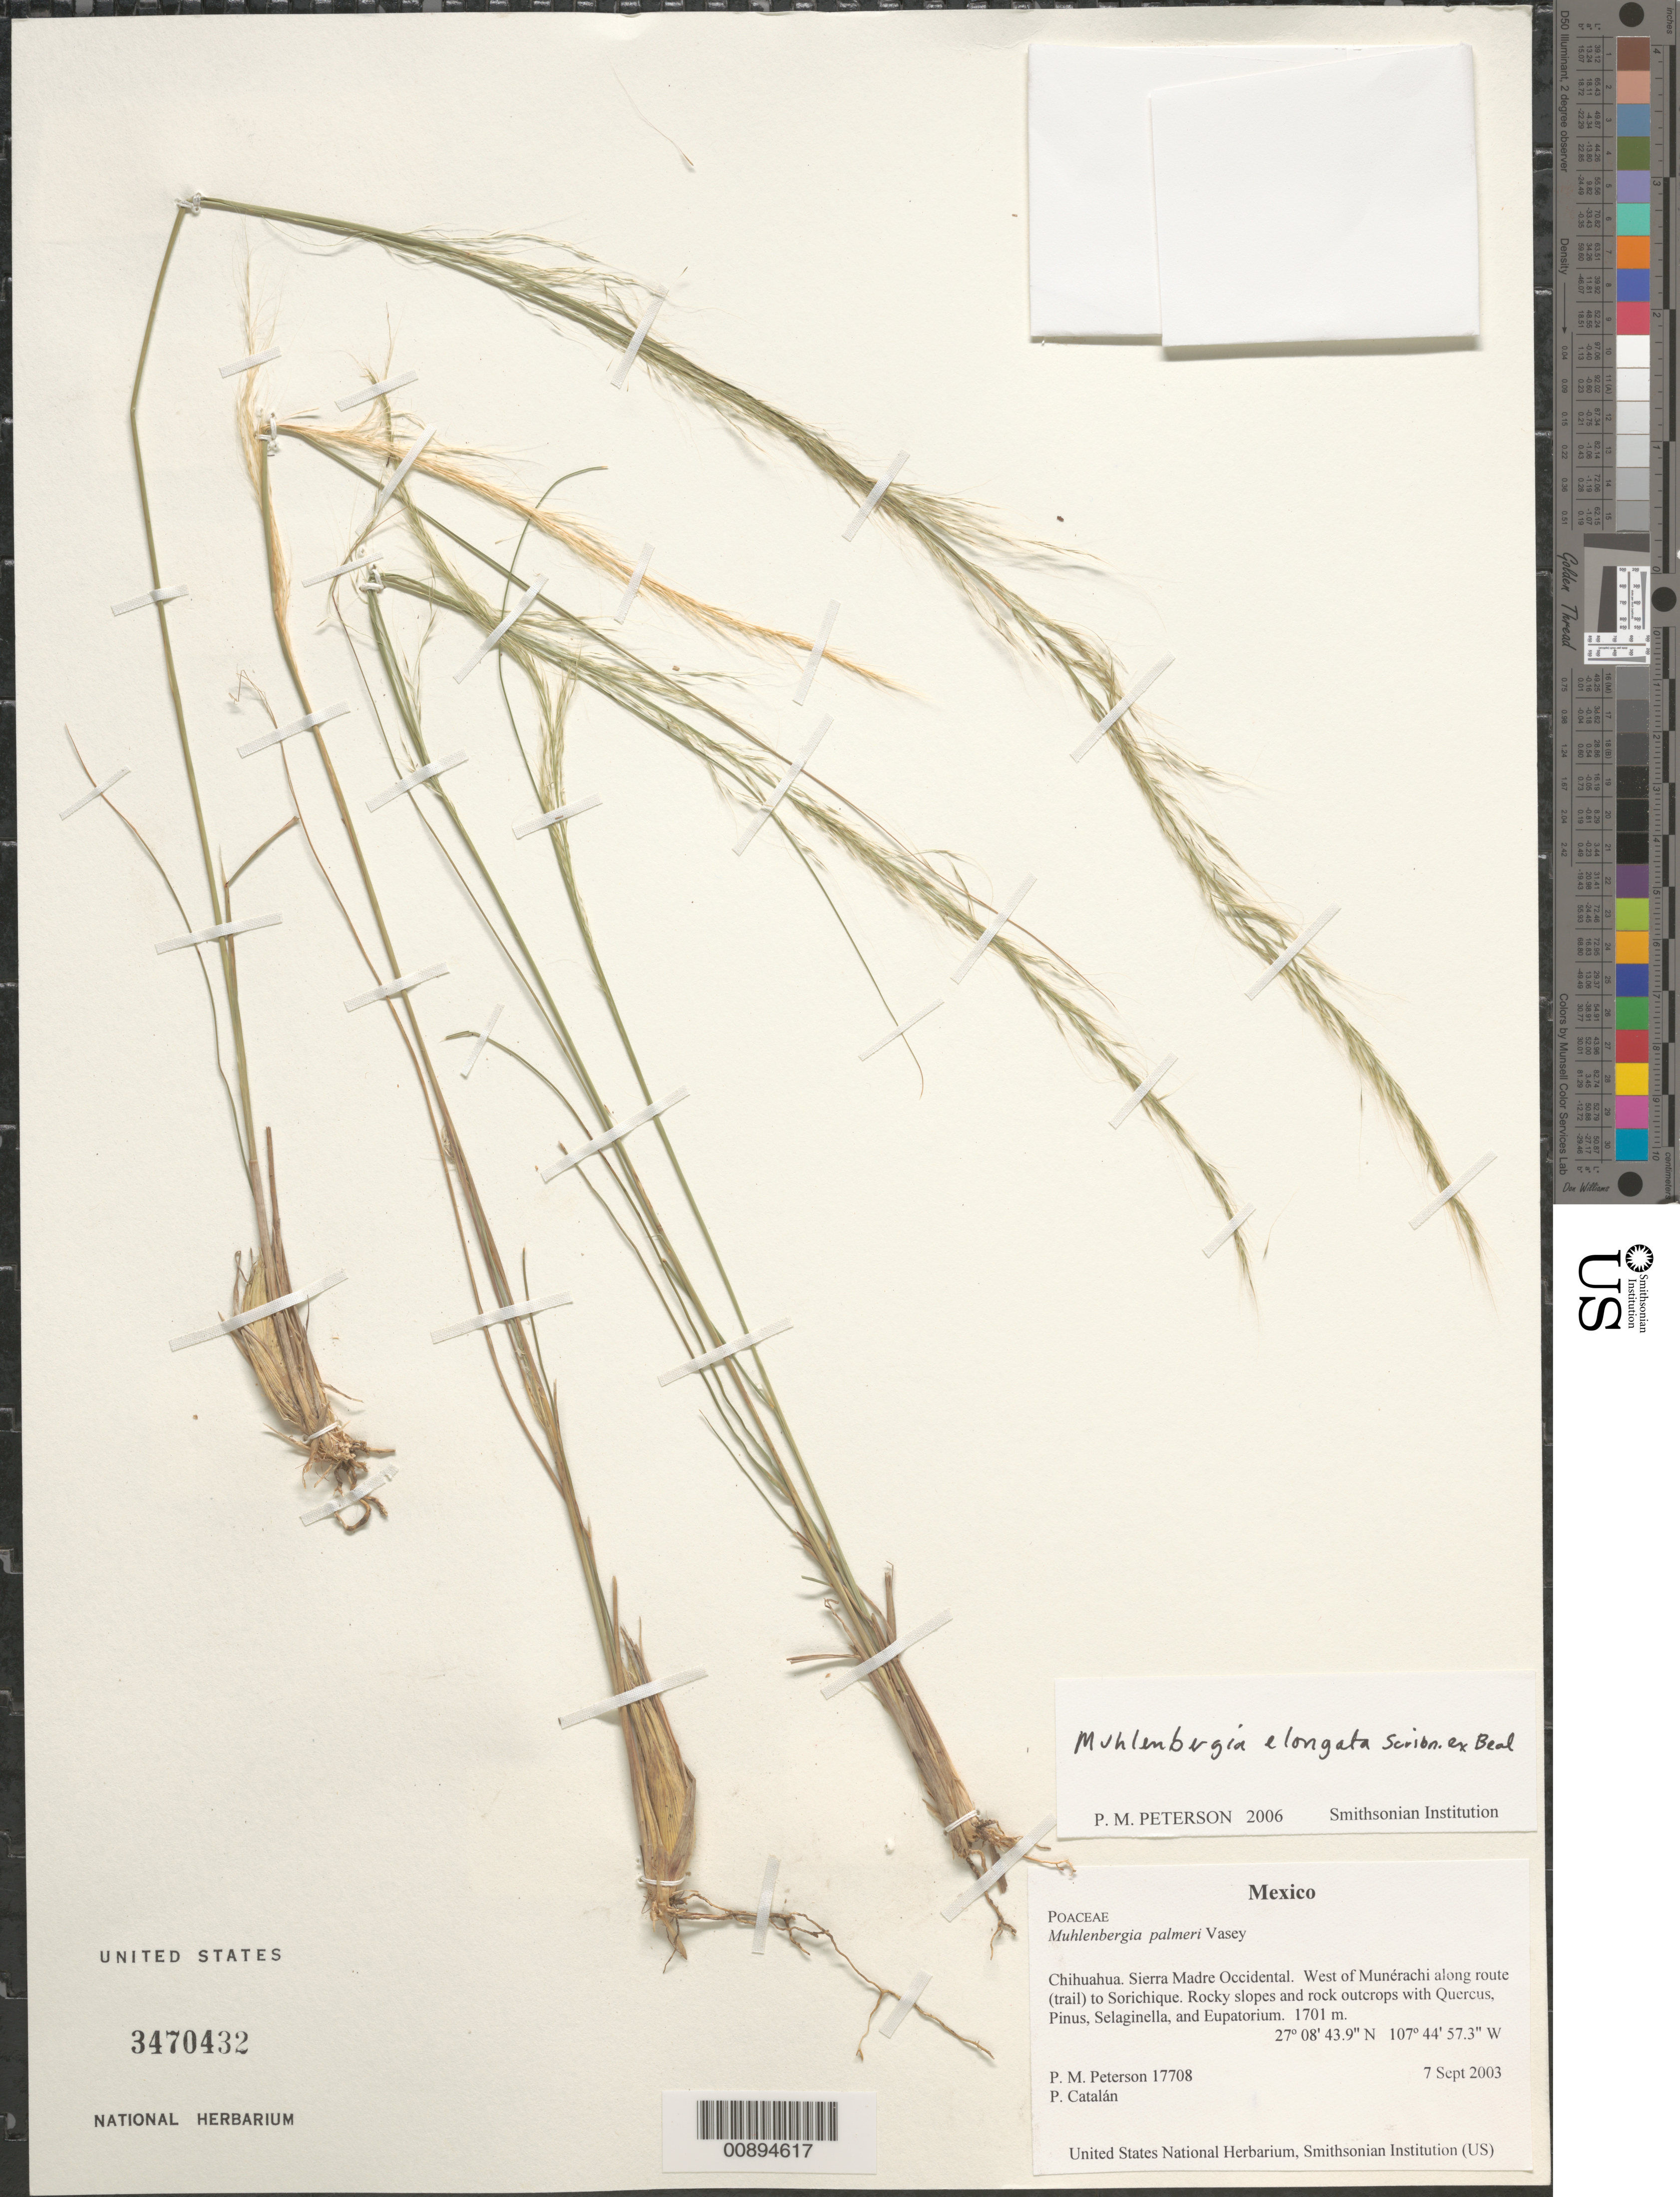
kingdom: Plantae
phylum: Tracheophyta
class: Liliopsida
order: Poales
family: Poaceae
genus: Muhlenbergia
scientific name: Muhlenbergia expansa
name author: Trin.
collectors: P. M. Peterson & P. Catalán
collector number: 17708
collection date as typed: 07 Sep 2003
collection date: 2003-09-07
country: Mexico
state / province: Chihuahua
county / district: Sierra Madre Occidental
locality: West of Munérachi along route (trail) to Sorichique. Rocky slopes and rock outcrops with Quercus, Pinus, Selaginella, and Eupatorium.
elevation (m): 1701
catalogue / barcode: US 3470432